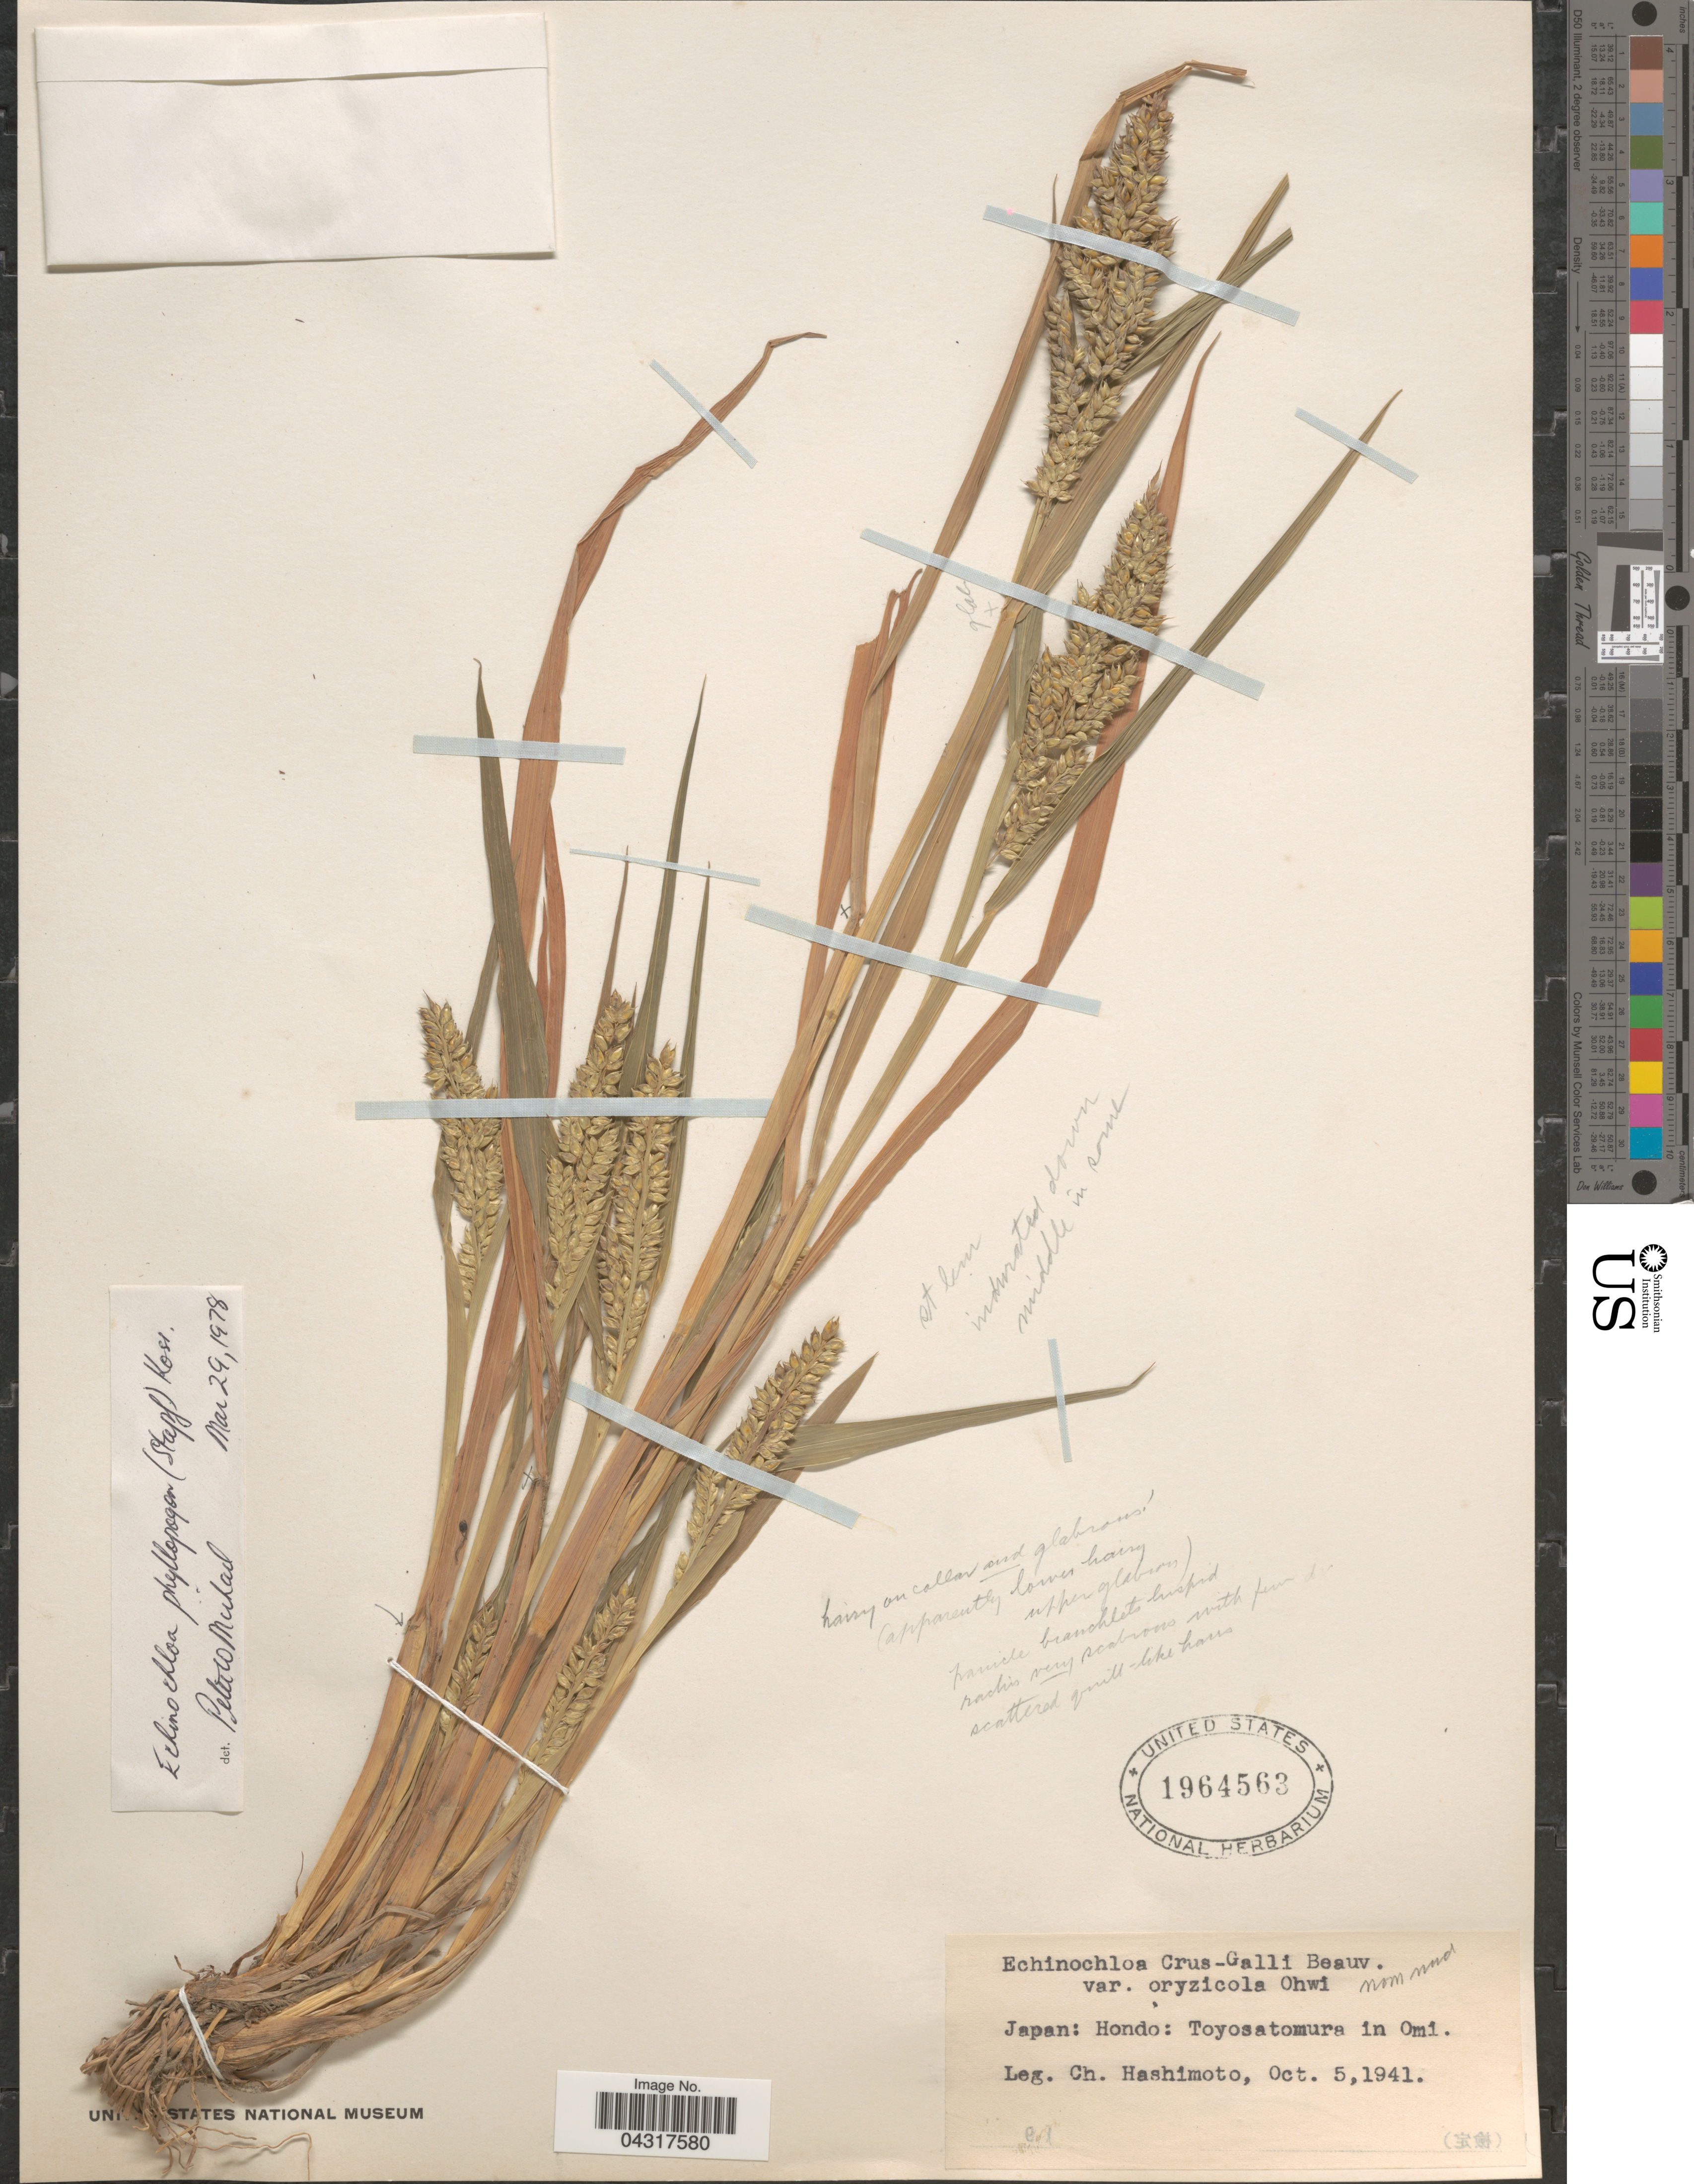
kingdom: Plantae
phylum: Tracheophyta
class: Liliopsida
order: Poales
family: Poaceae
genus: Echinochloa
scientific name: Echinochloa phyllopogon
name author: (Stapf) Stapf ex Kossenko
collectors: C. Hashimoto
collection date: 1941-10-05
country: Japan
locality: Hondo: Toyosatomura in Omi.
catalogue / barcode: US 1964563